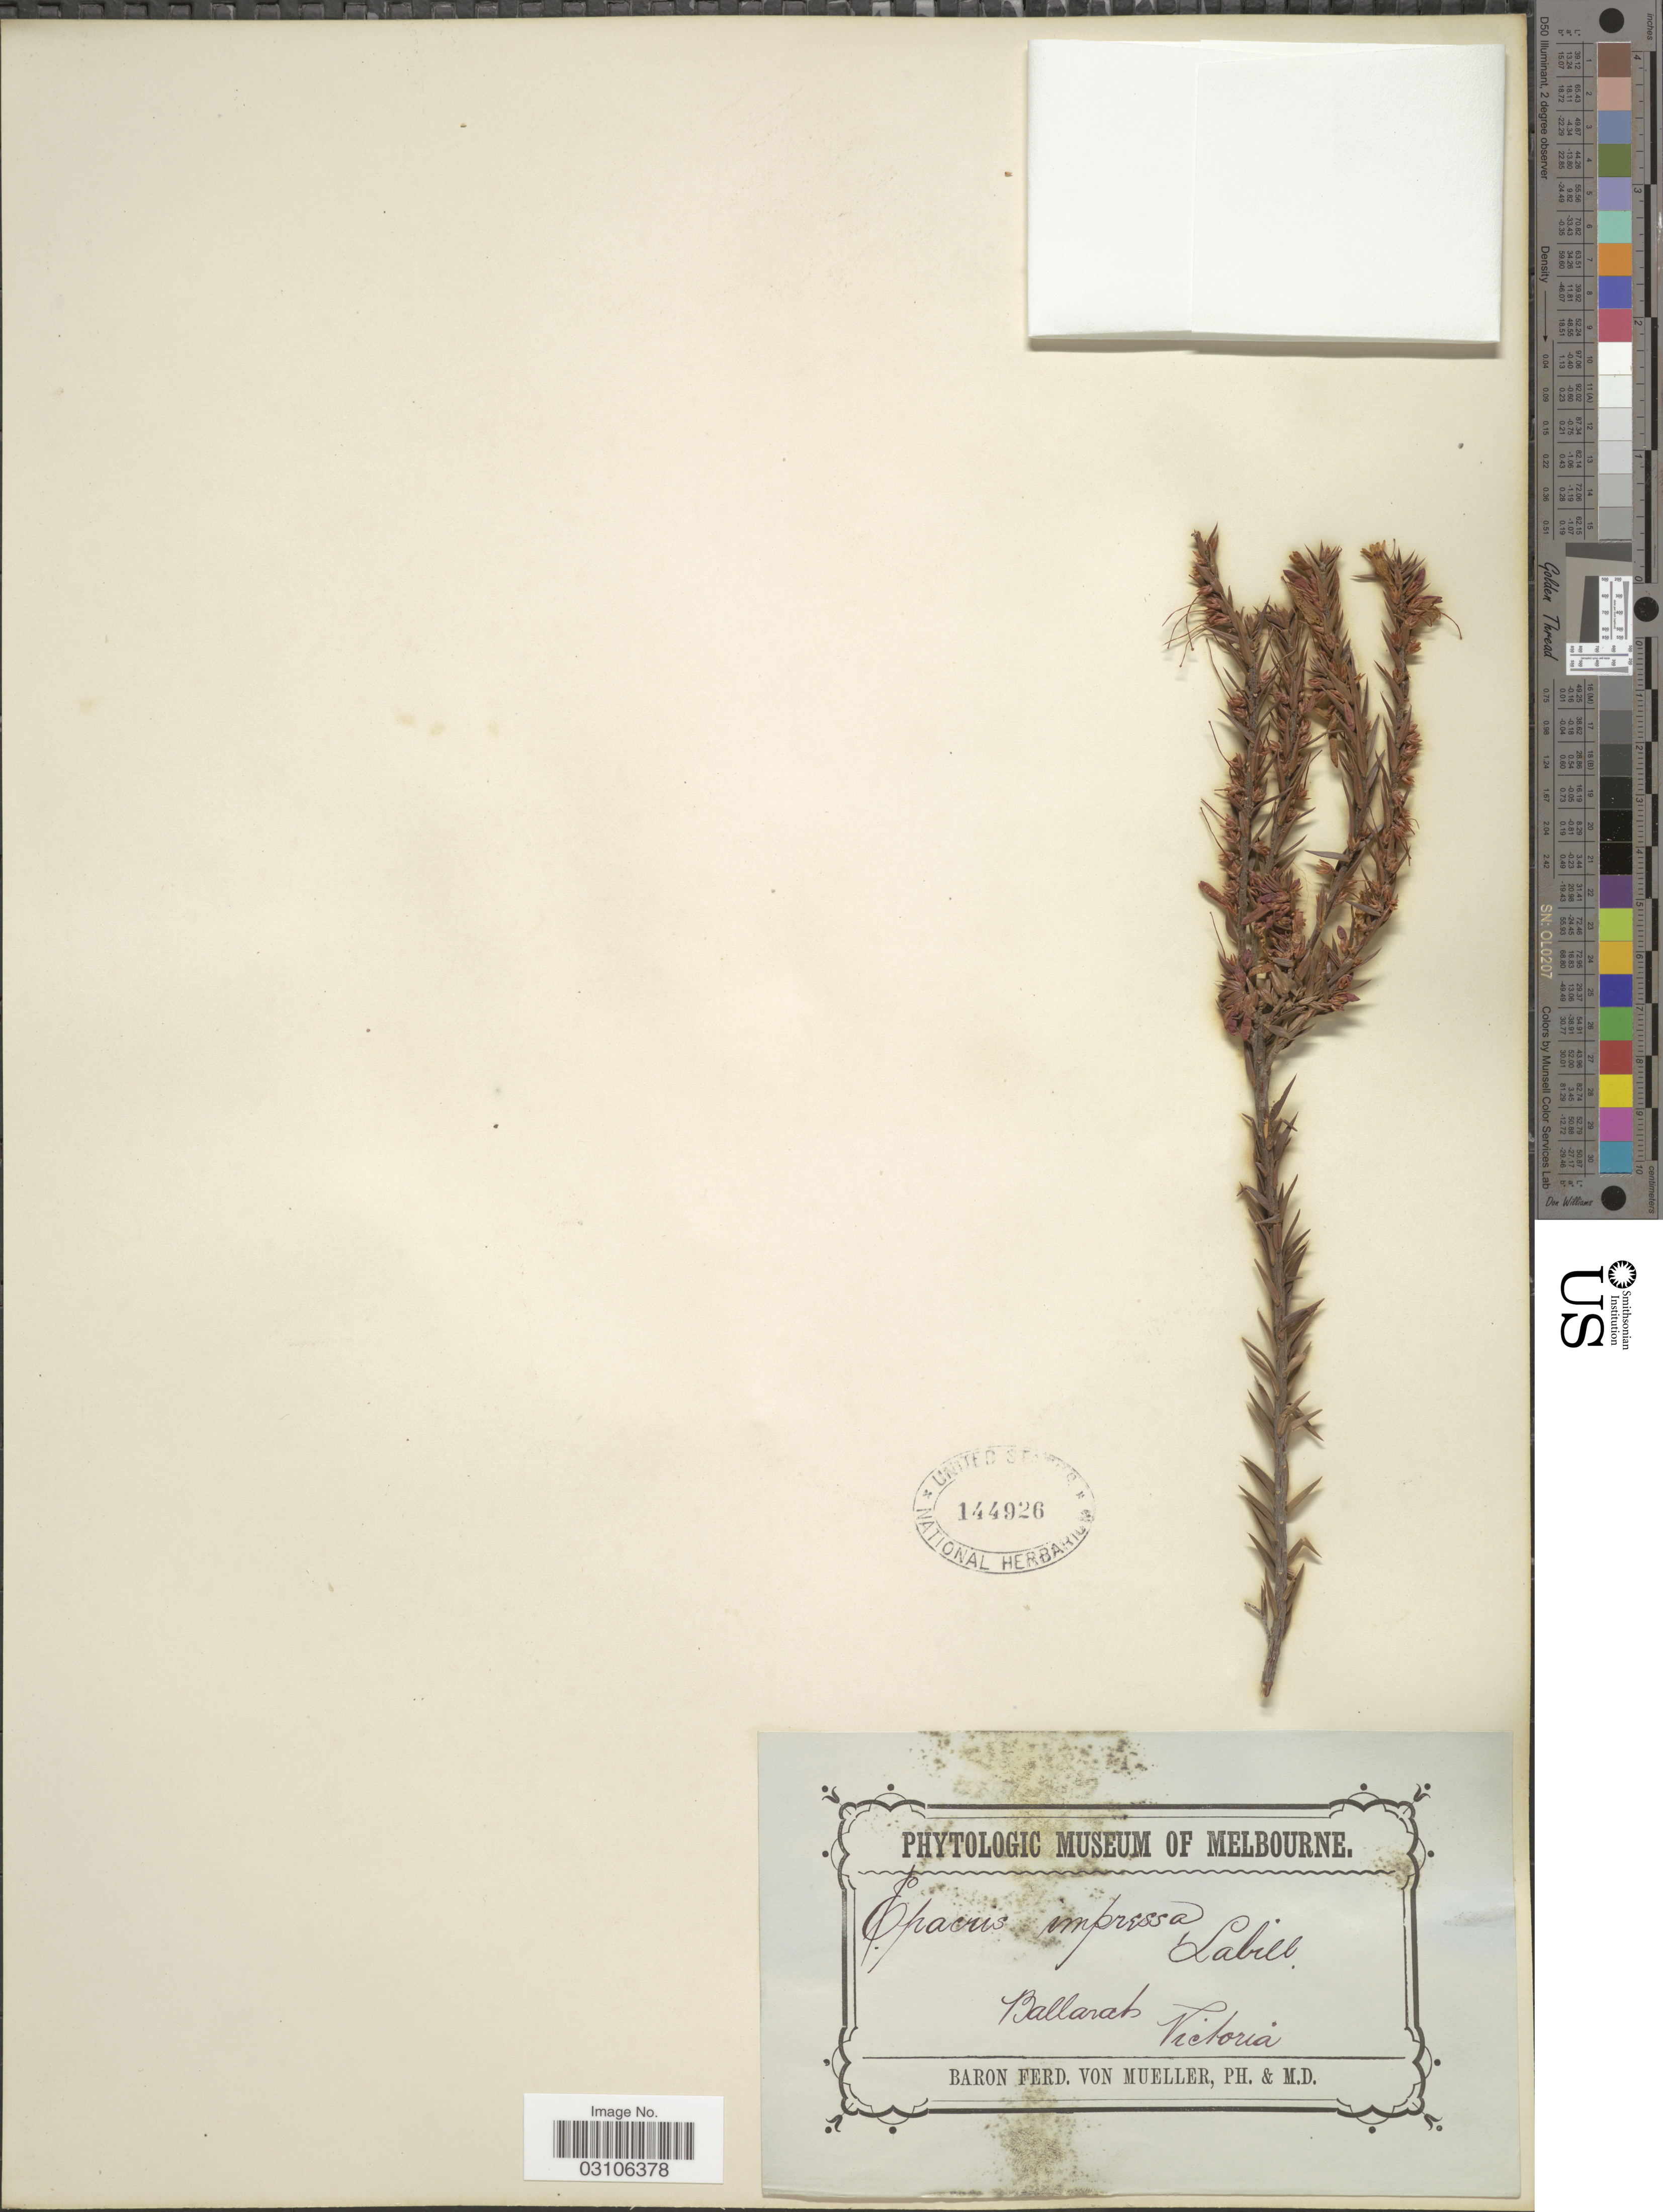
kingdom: Plantae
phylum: Tracheophyta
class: Magnoliopsida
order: Ericales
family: Ericaceae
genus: Epacris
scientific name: Epacris impressa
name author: Labill.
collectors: F. Mueller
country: Australia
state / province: Victoria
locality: Ballarat, Victoria.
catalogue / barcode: US 144926